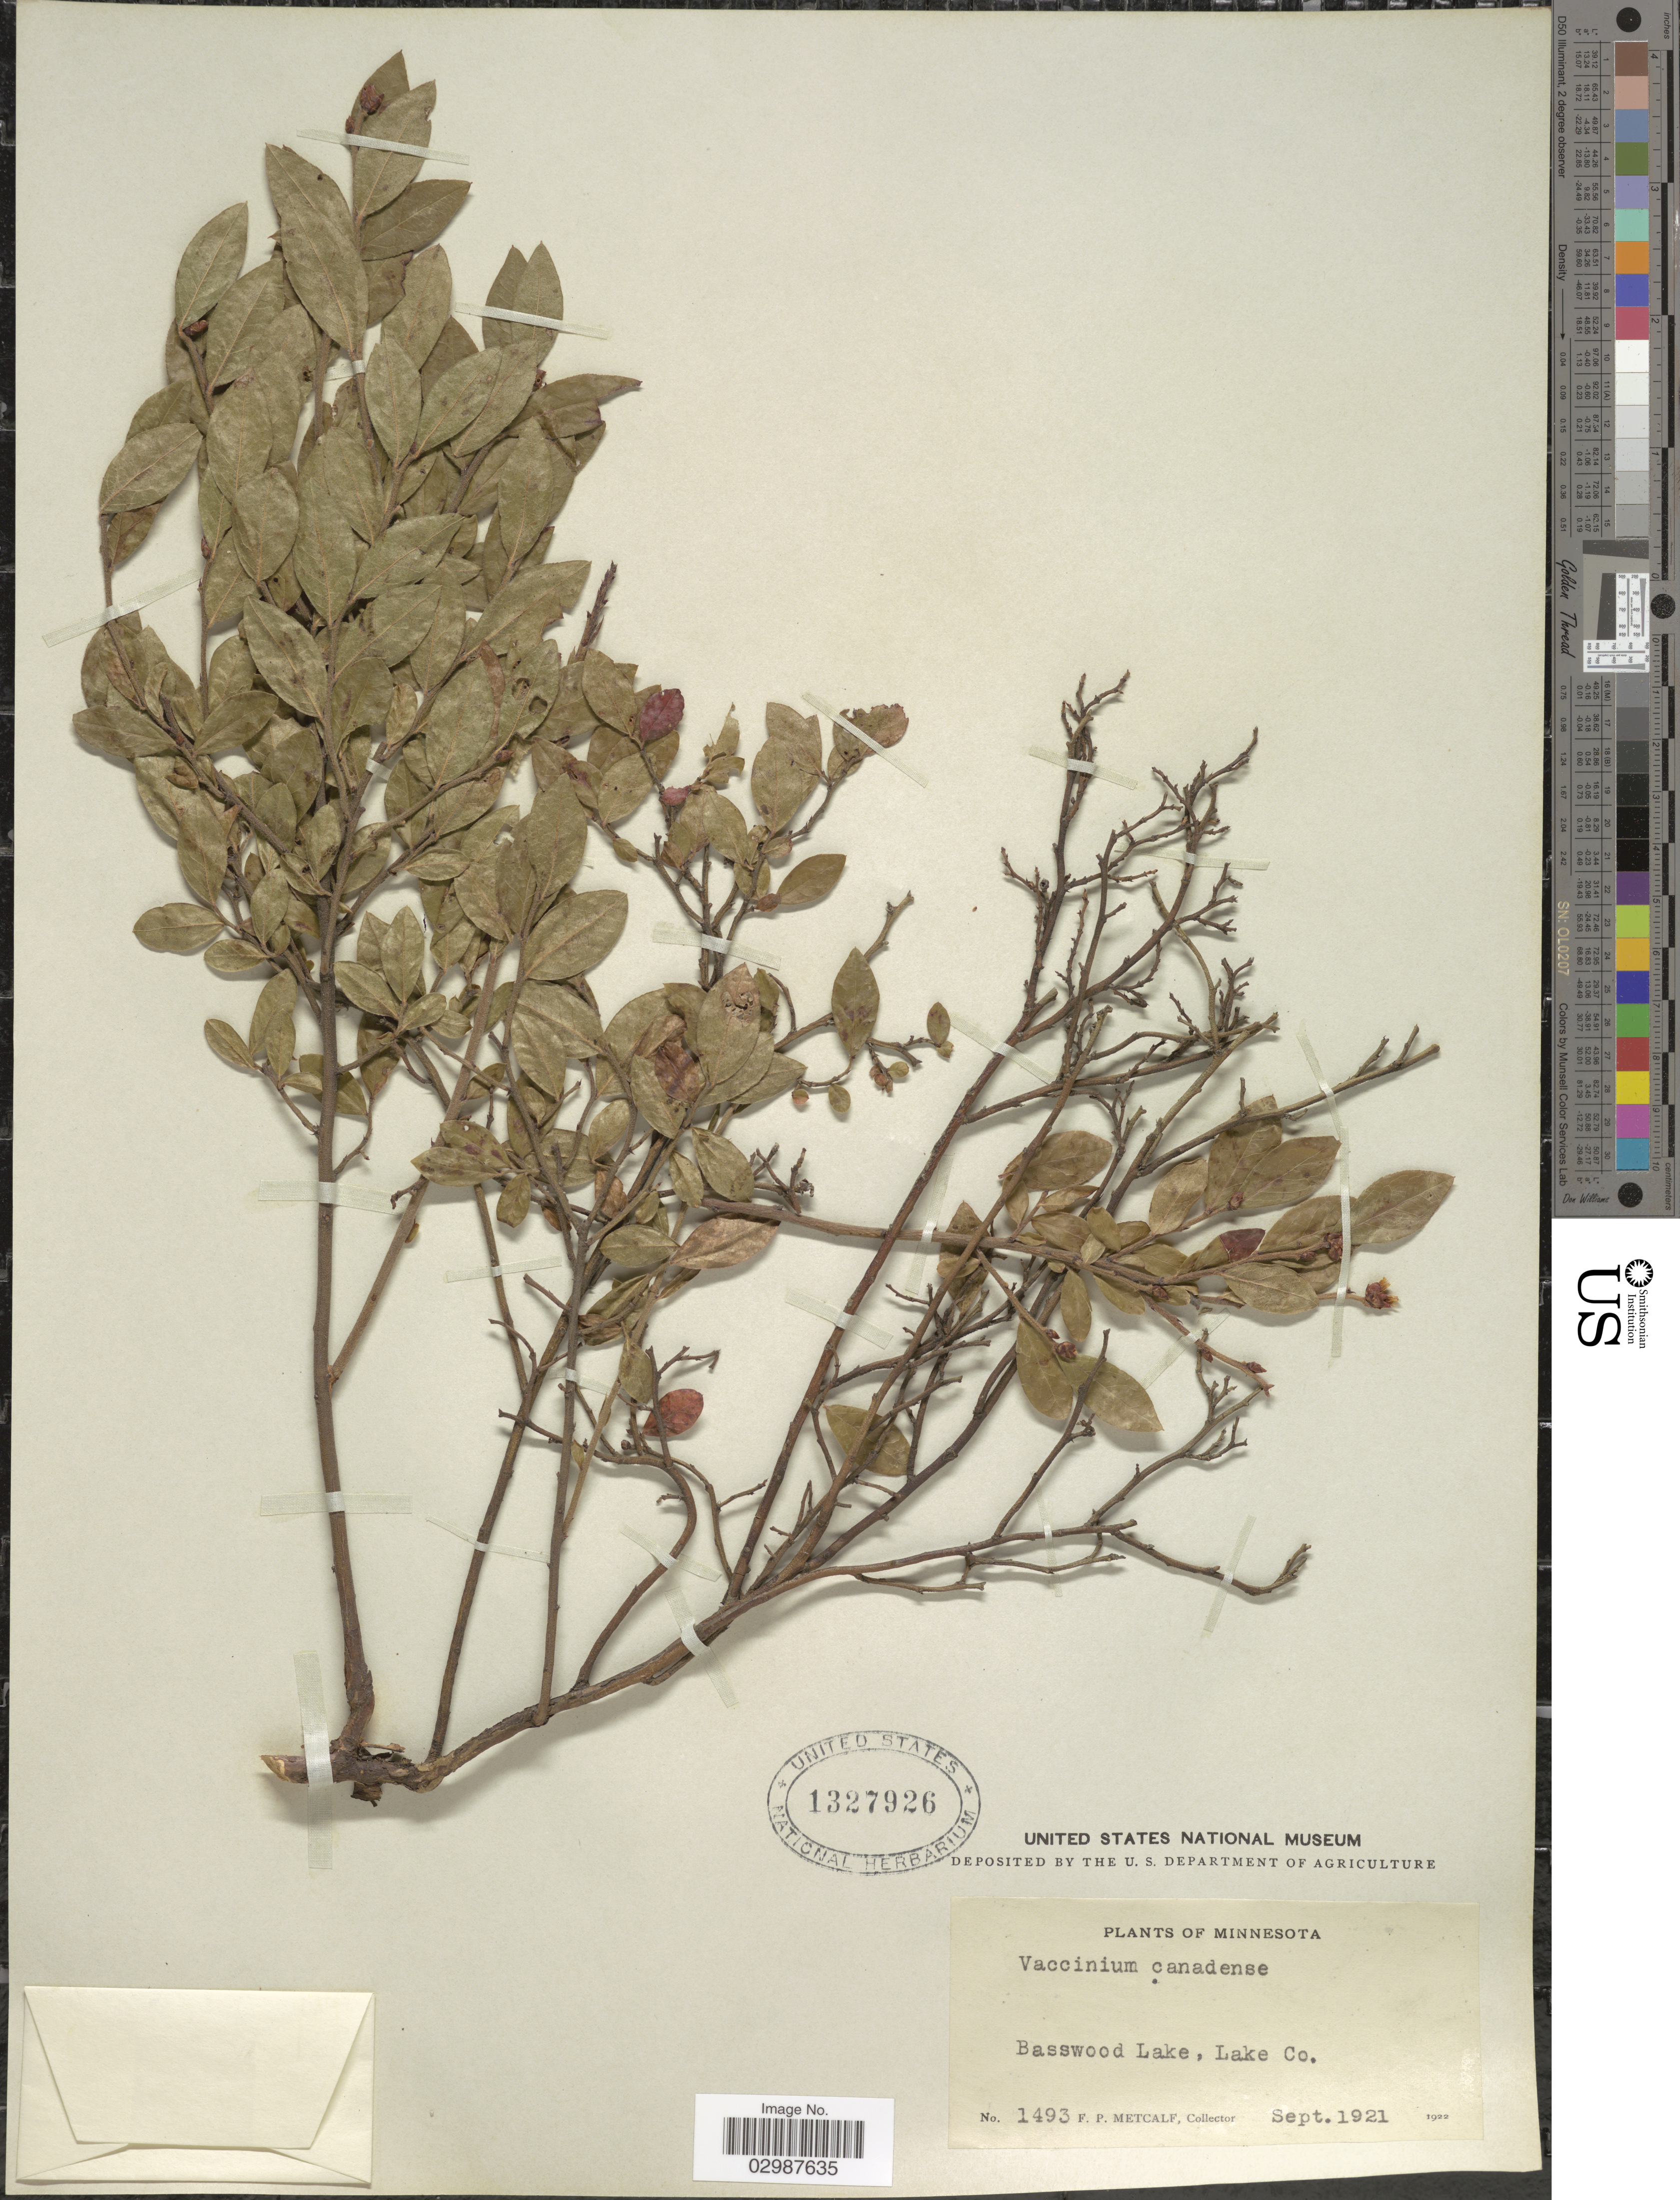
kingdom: Plantae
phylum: Tracheophyta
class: Magnoliopsida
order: Ericales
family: Ericaceae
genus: Vaccinium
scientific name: Vaccinium canadense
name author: Kalm ex Richardson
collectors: F. Metcalf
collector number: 1493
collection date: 1921-09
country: United States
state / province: Minnesota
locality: Basswood Lake, Lake Co.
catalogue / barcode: US 1327926